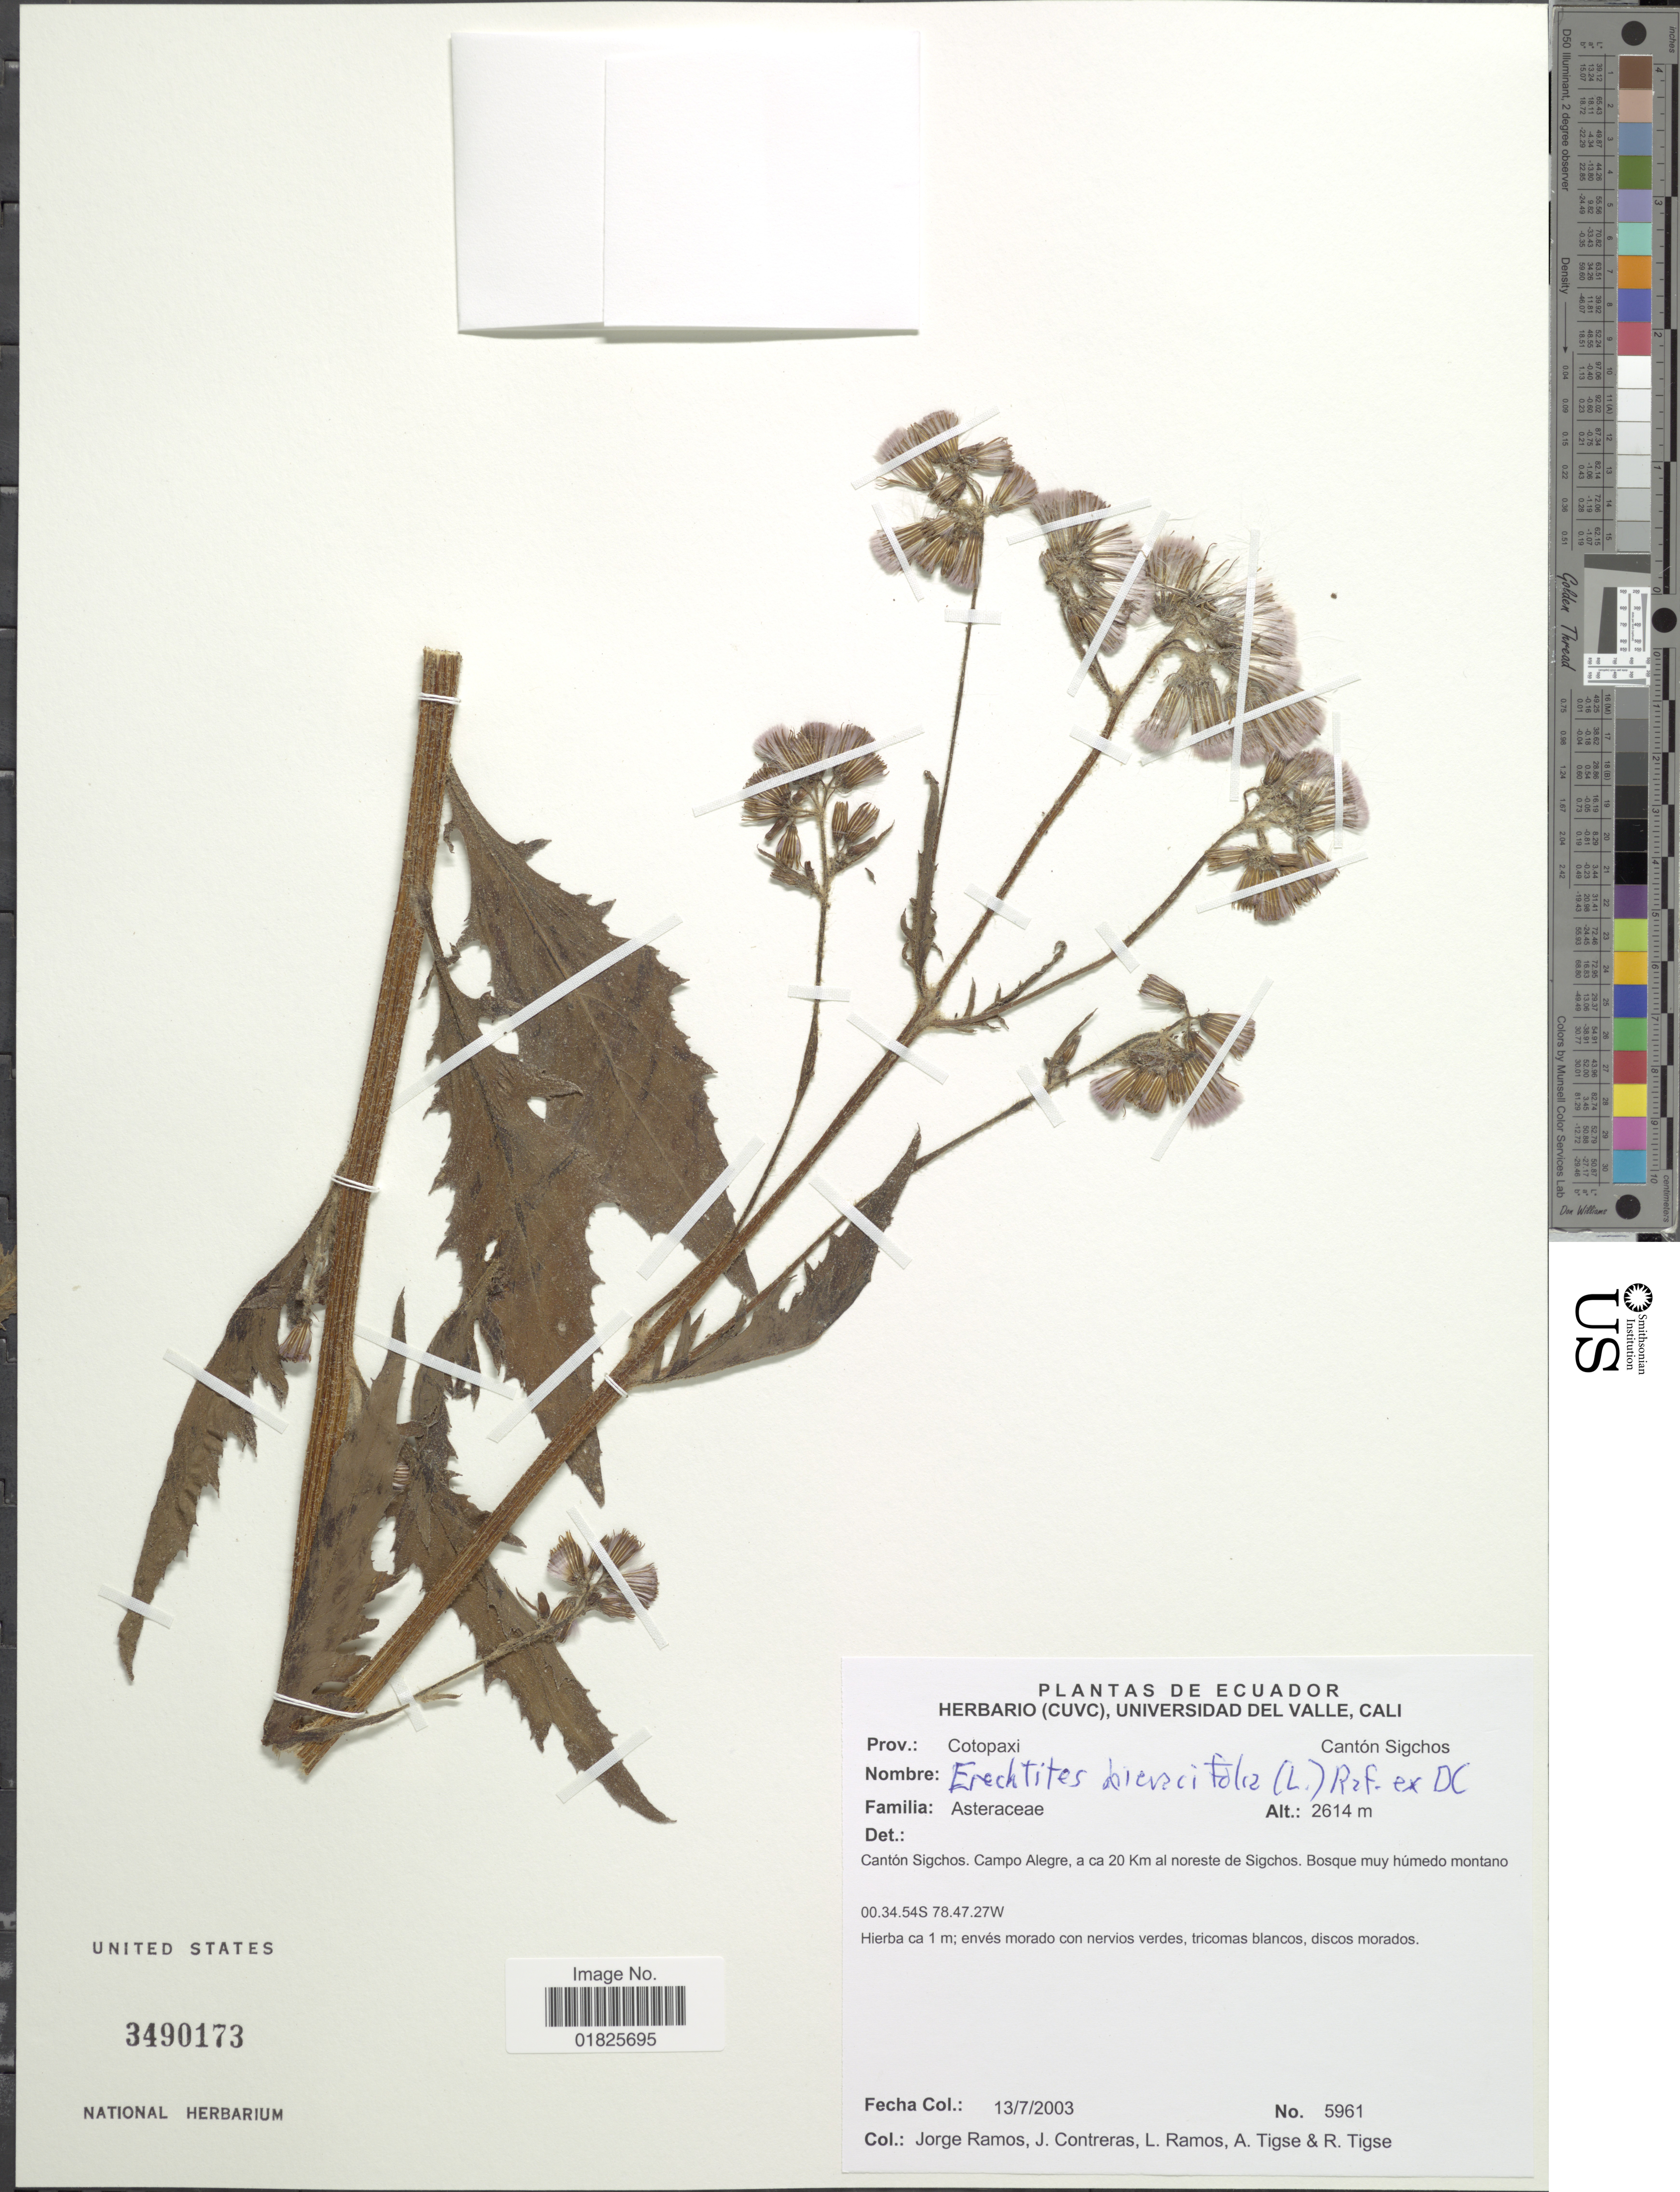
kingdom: Plantae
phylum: Tracheophyta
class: Magnoliopsida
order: Asterales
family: Asteraceae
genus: Erechtites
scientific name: Erechtites valerianifolius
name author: (Link ex Spreng.) DC.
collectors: J. Ramos, J. Contreras, A. Ramos, A. Tigse & R. Tigse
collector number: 5961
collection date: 2003-07-13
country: Ecuador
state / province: Cotopaxi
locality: Canton Sigchos. Campo Alegre, a ca 20 Km al noreste de Sigchos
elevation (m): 2614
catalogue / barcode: US 3490173